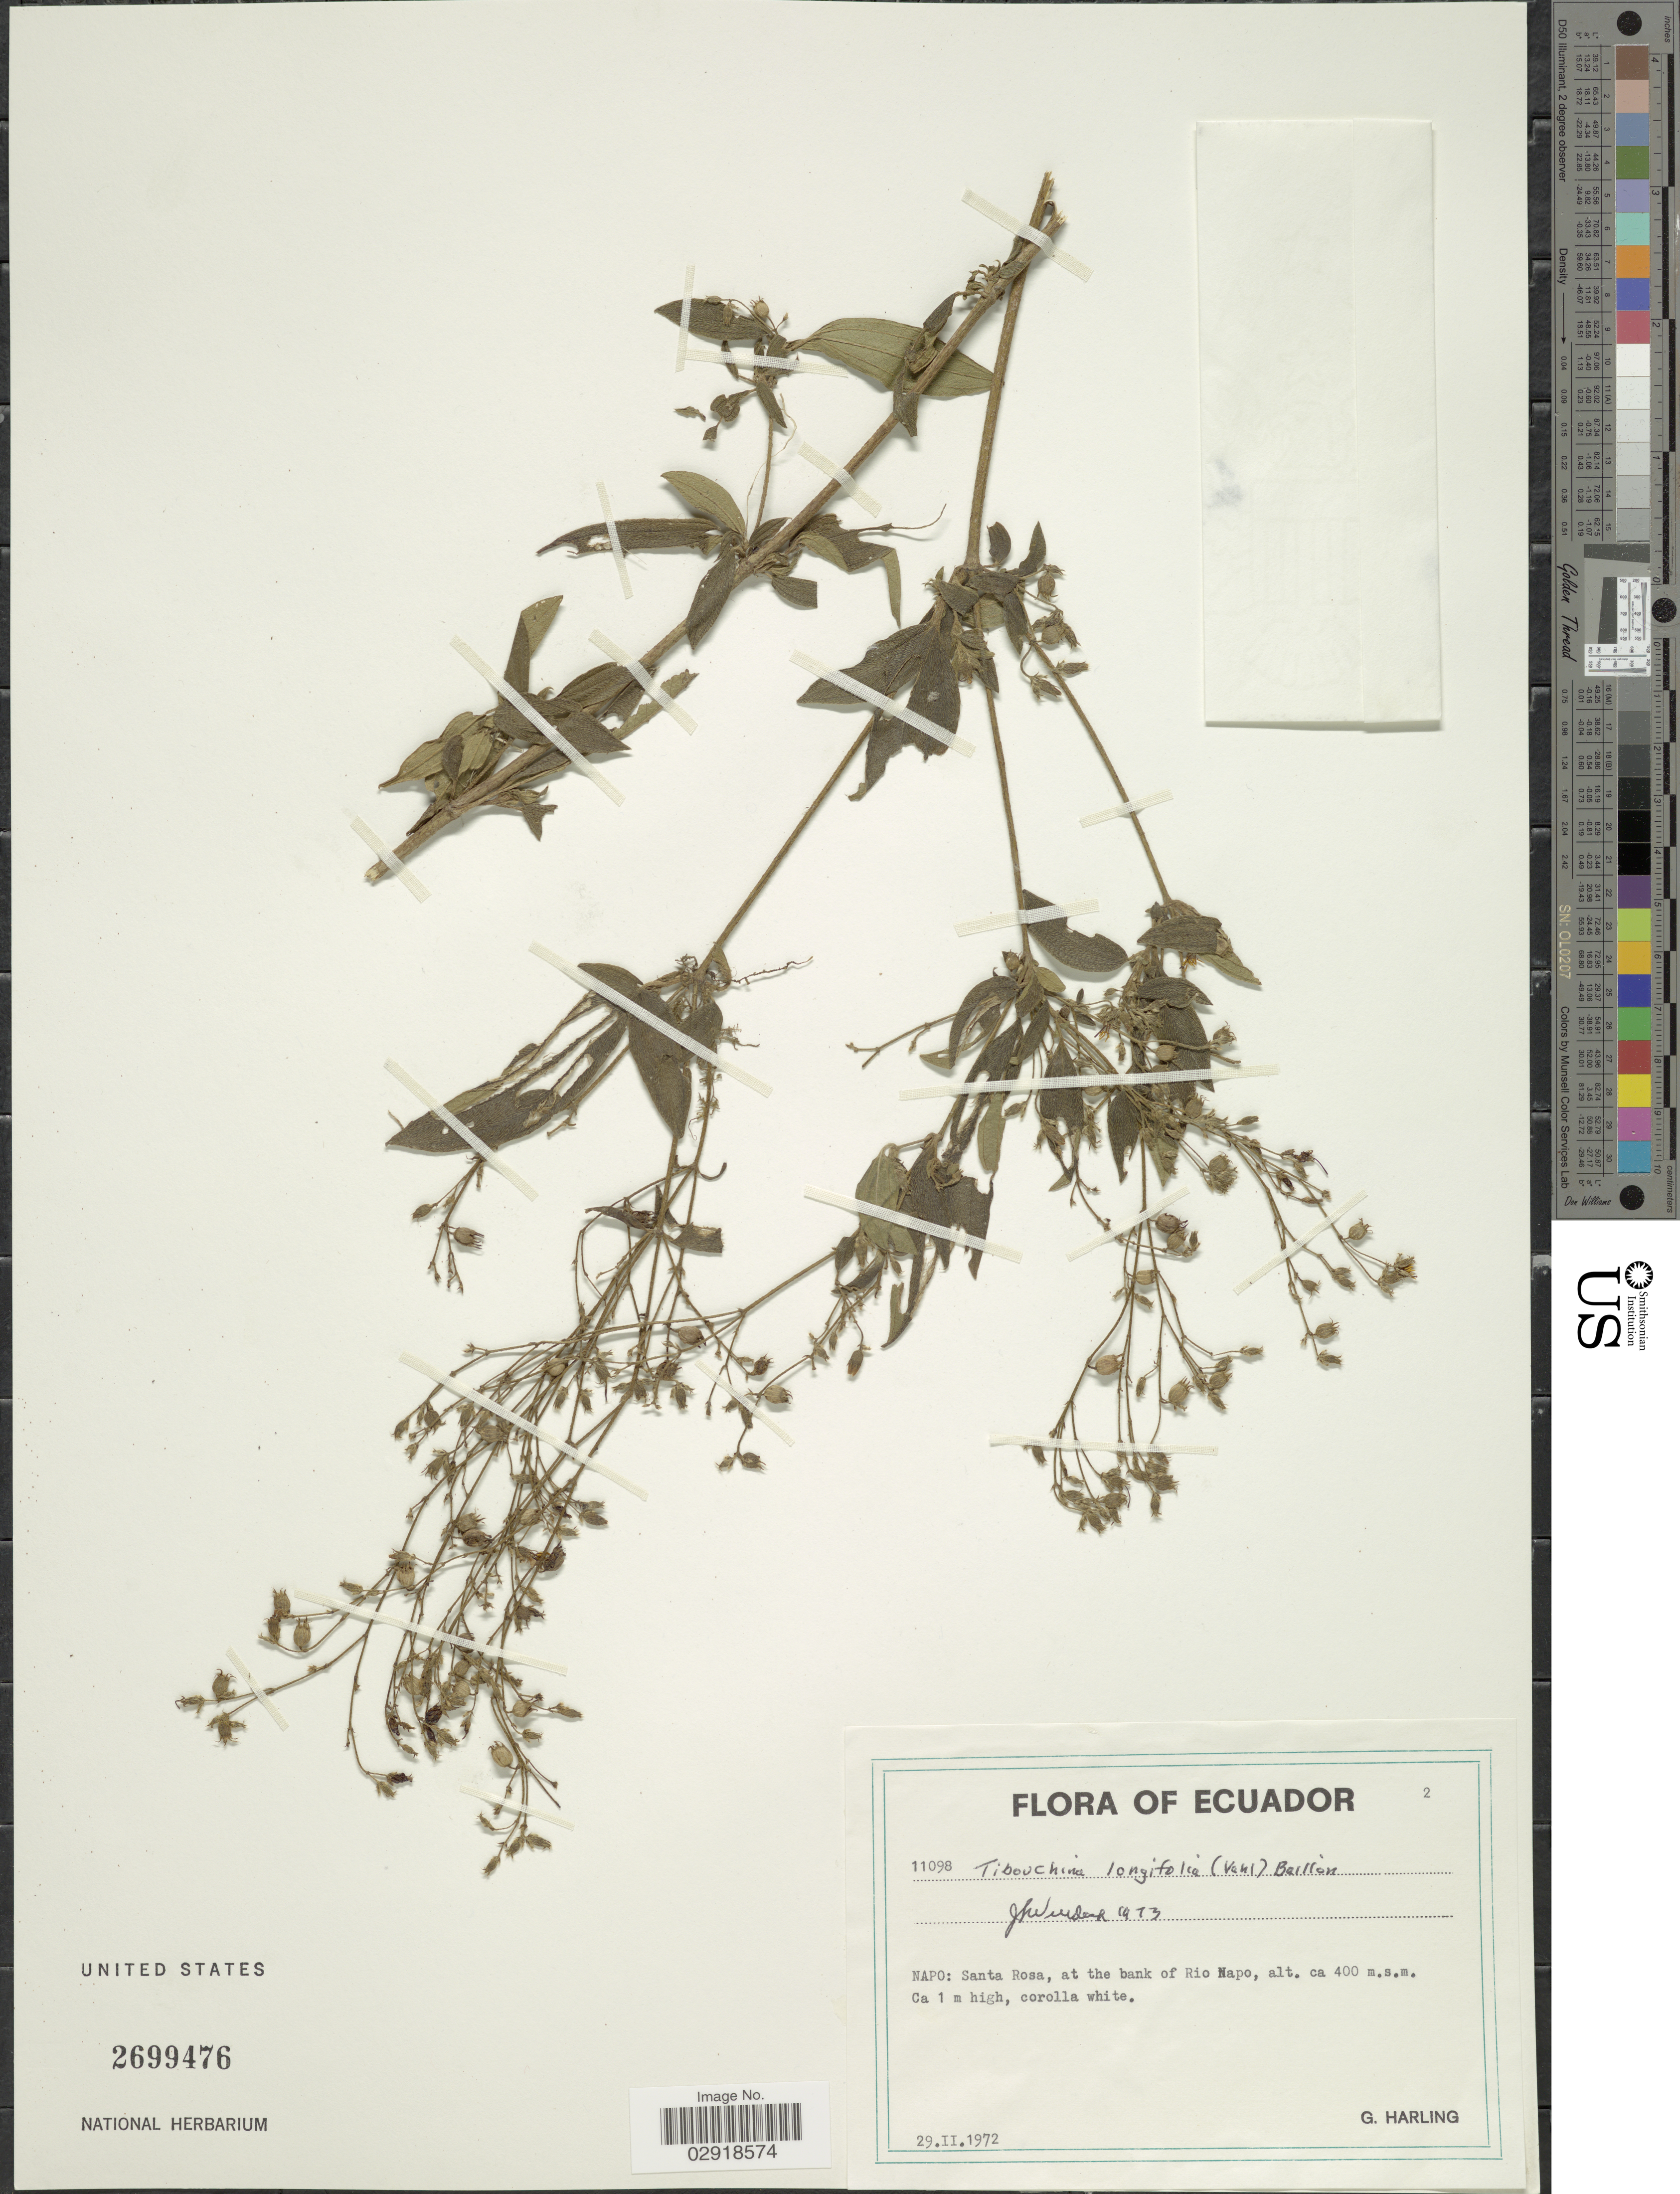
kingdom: Plantae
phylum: Tracheophyta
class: Magnoliopsida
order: Myrtales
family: Melastomataceae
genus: Chaetogastra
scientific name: Chaetogastra longifolia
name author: (Vahl) DC.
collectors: G. Harling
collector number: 11098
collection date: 1972-02-29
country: Ecuador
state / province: Napo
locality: Santa Rosa, at the bank of Rio Napo.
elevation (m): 400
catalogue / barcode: US 2699476